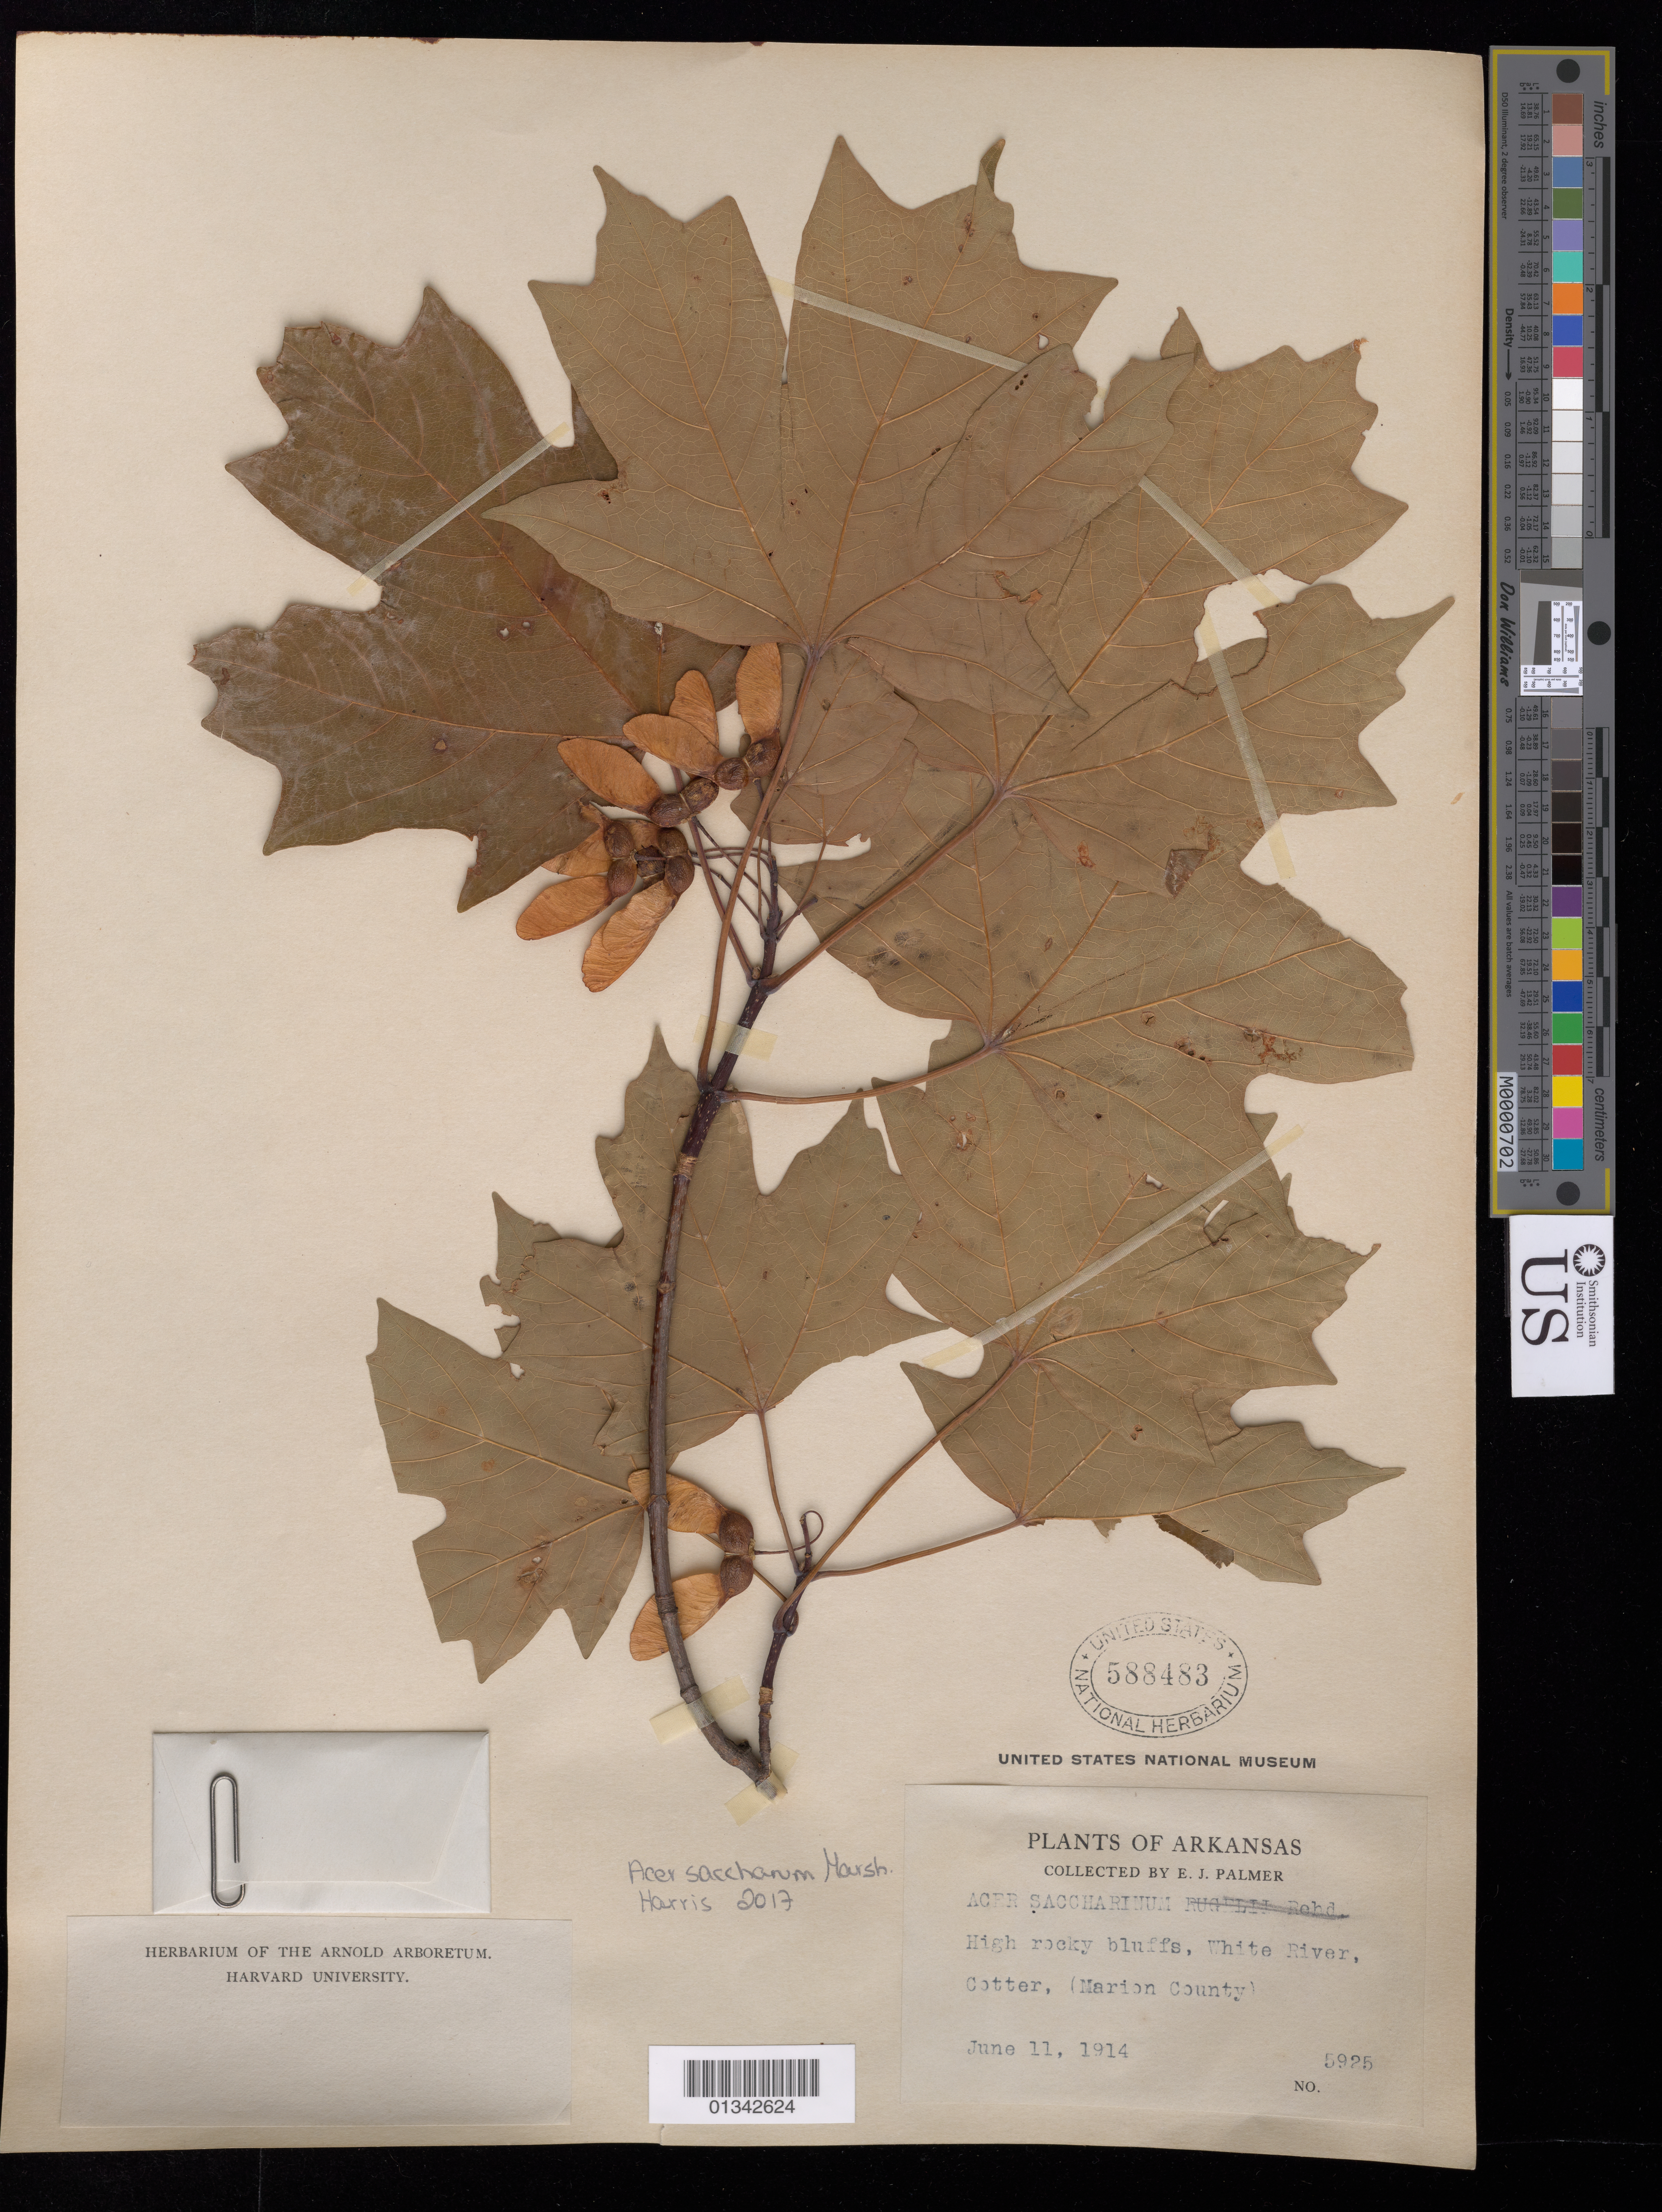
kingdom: Plantae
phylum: Tracheophyta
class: Magnoliopsida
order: Sapindales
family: Sapindaceae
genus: Acer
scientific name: Acer saccharinum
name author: L.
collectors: E. J. Palmer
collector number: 5925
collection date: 1914-06-11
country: United States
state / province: Arkansas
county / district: Marion County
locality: Marion County, White River, Cotter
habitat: High rocky bluffs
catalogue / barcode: US 588483